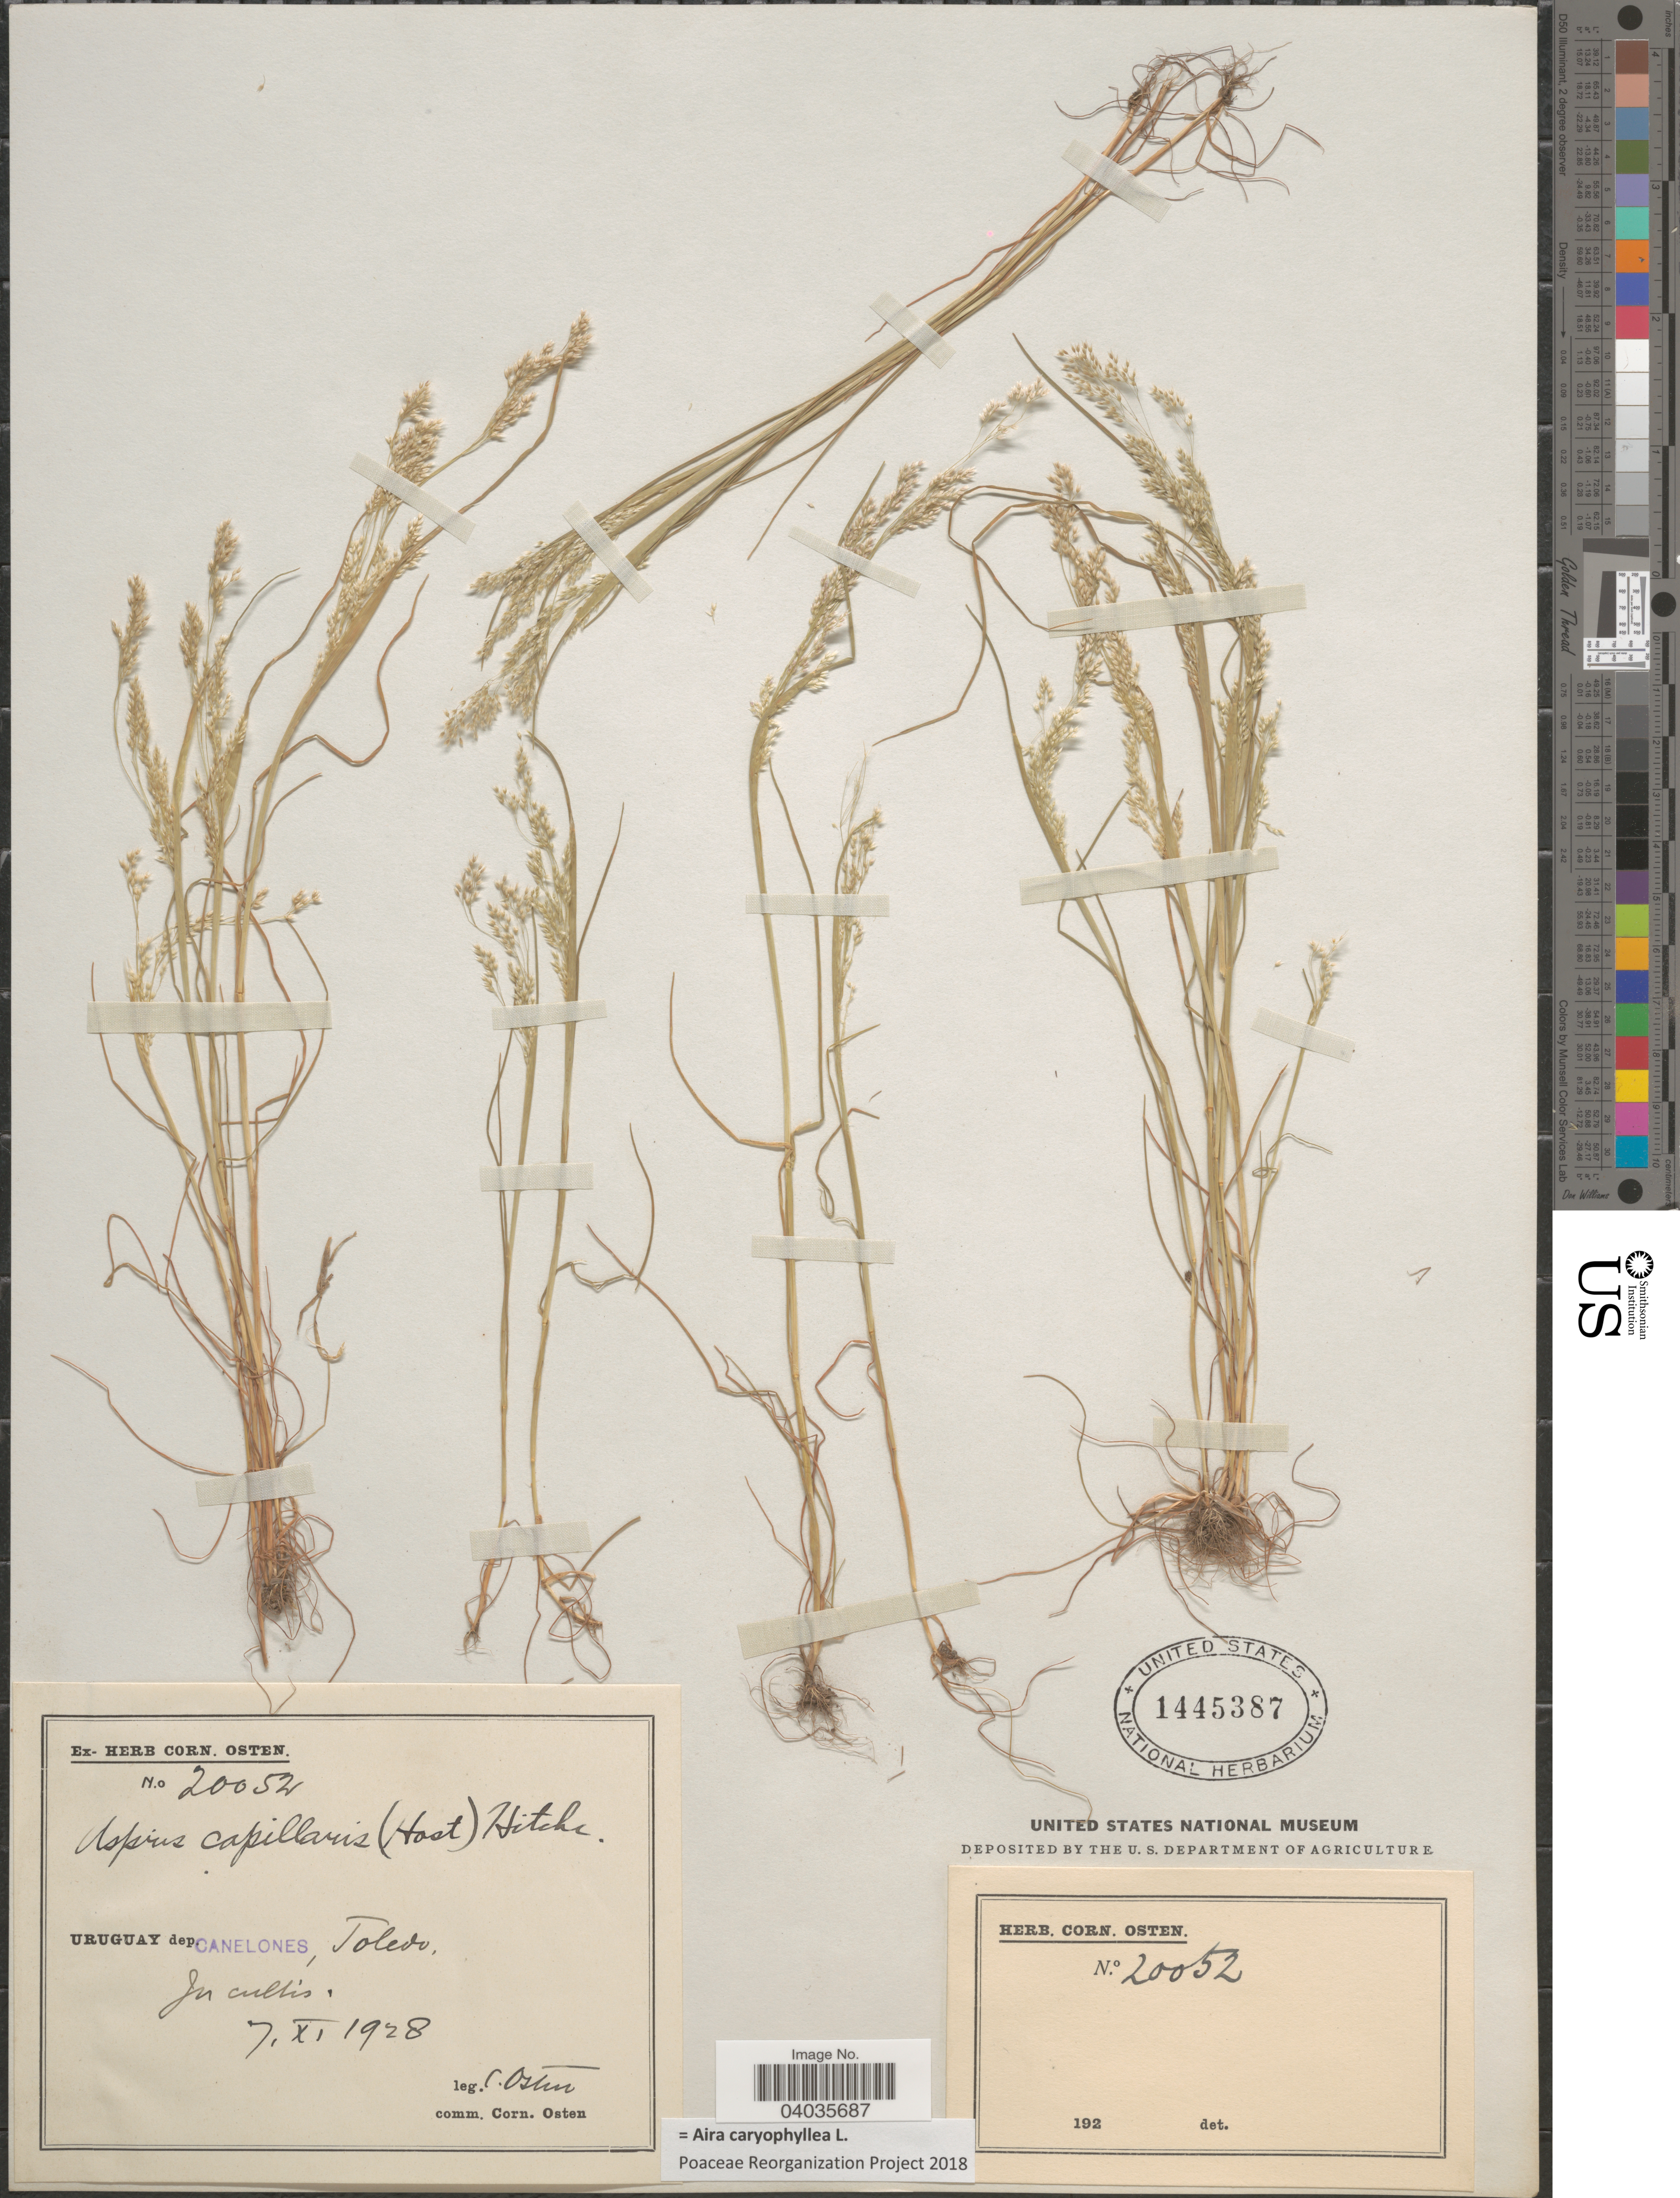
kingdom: Plantae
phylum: Tracheophyta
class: Liliopsida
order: Poales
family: Poaceae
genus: Aira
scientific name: Aira caryophyllea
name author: L.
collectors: C. Osten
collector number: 20052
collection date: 1928-11-07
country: Uruguay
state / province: Canelones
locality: Dep. Canelones, Toledo. In cultis.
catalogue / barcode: US 1445387